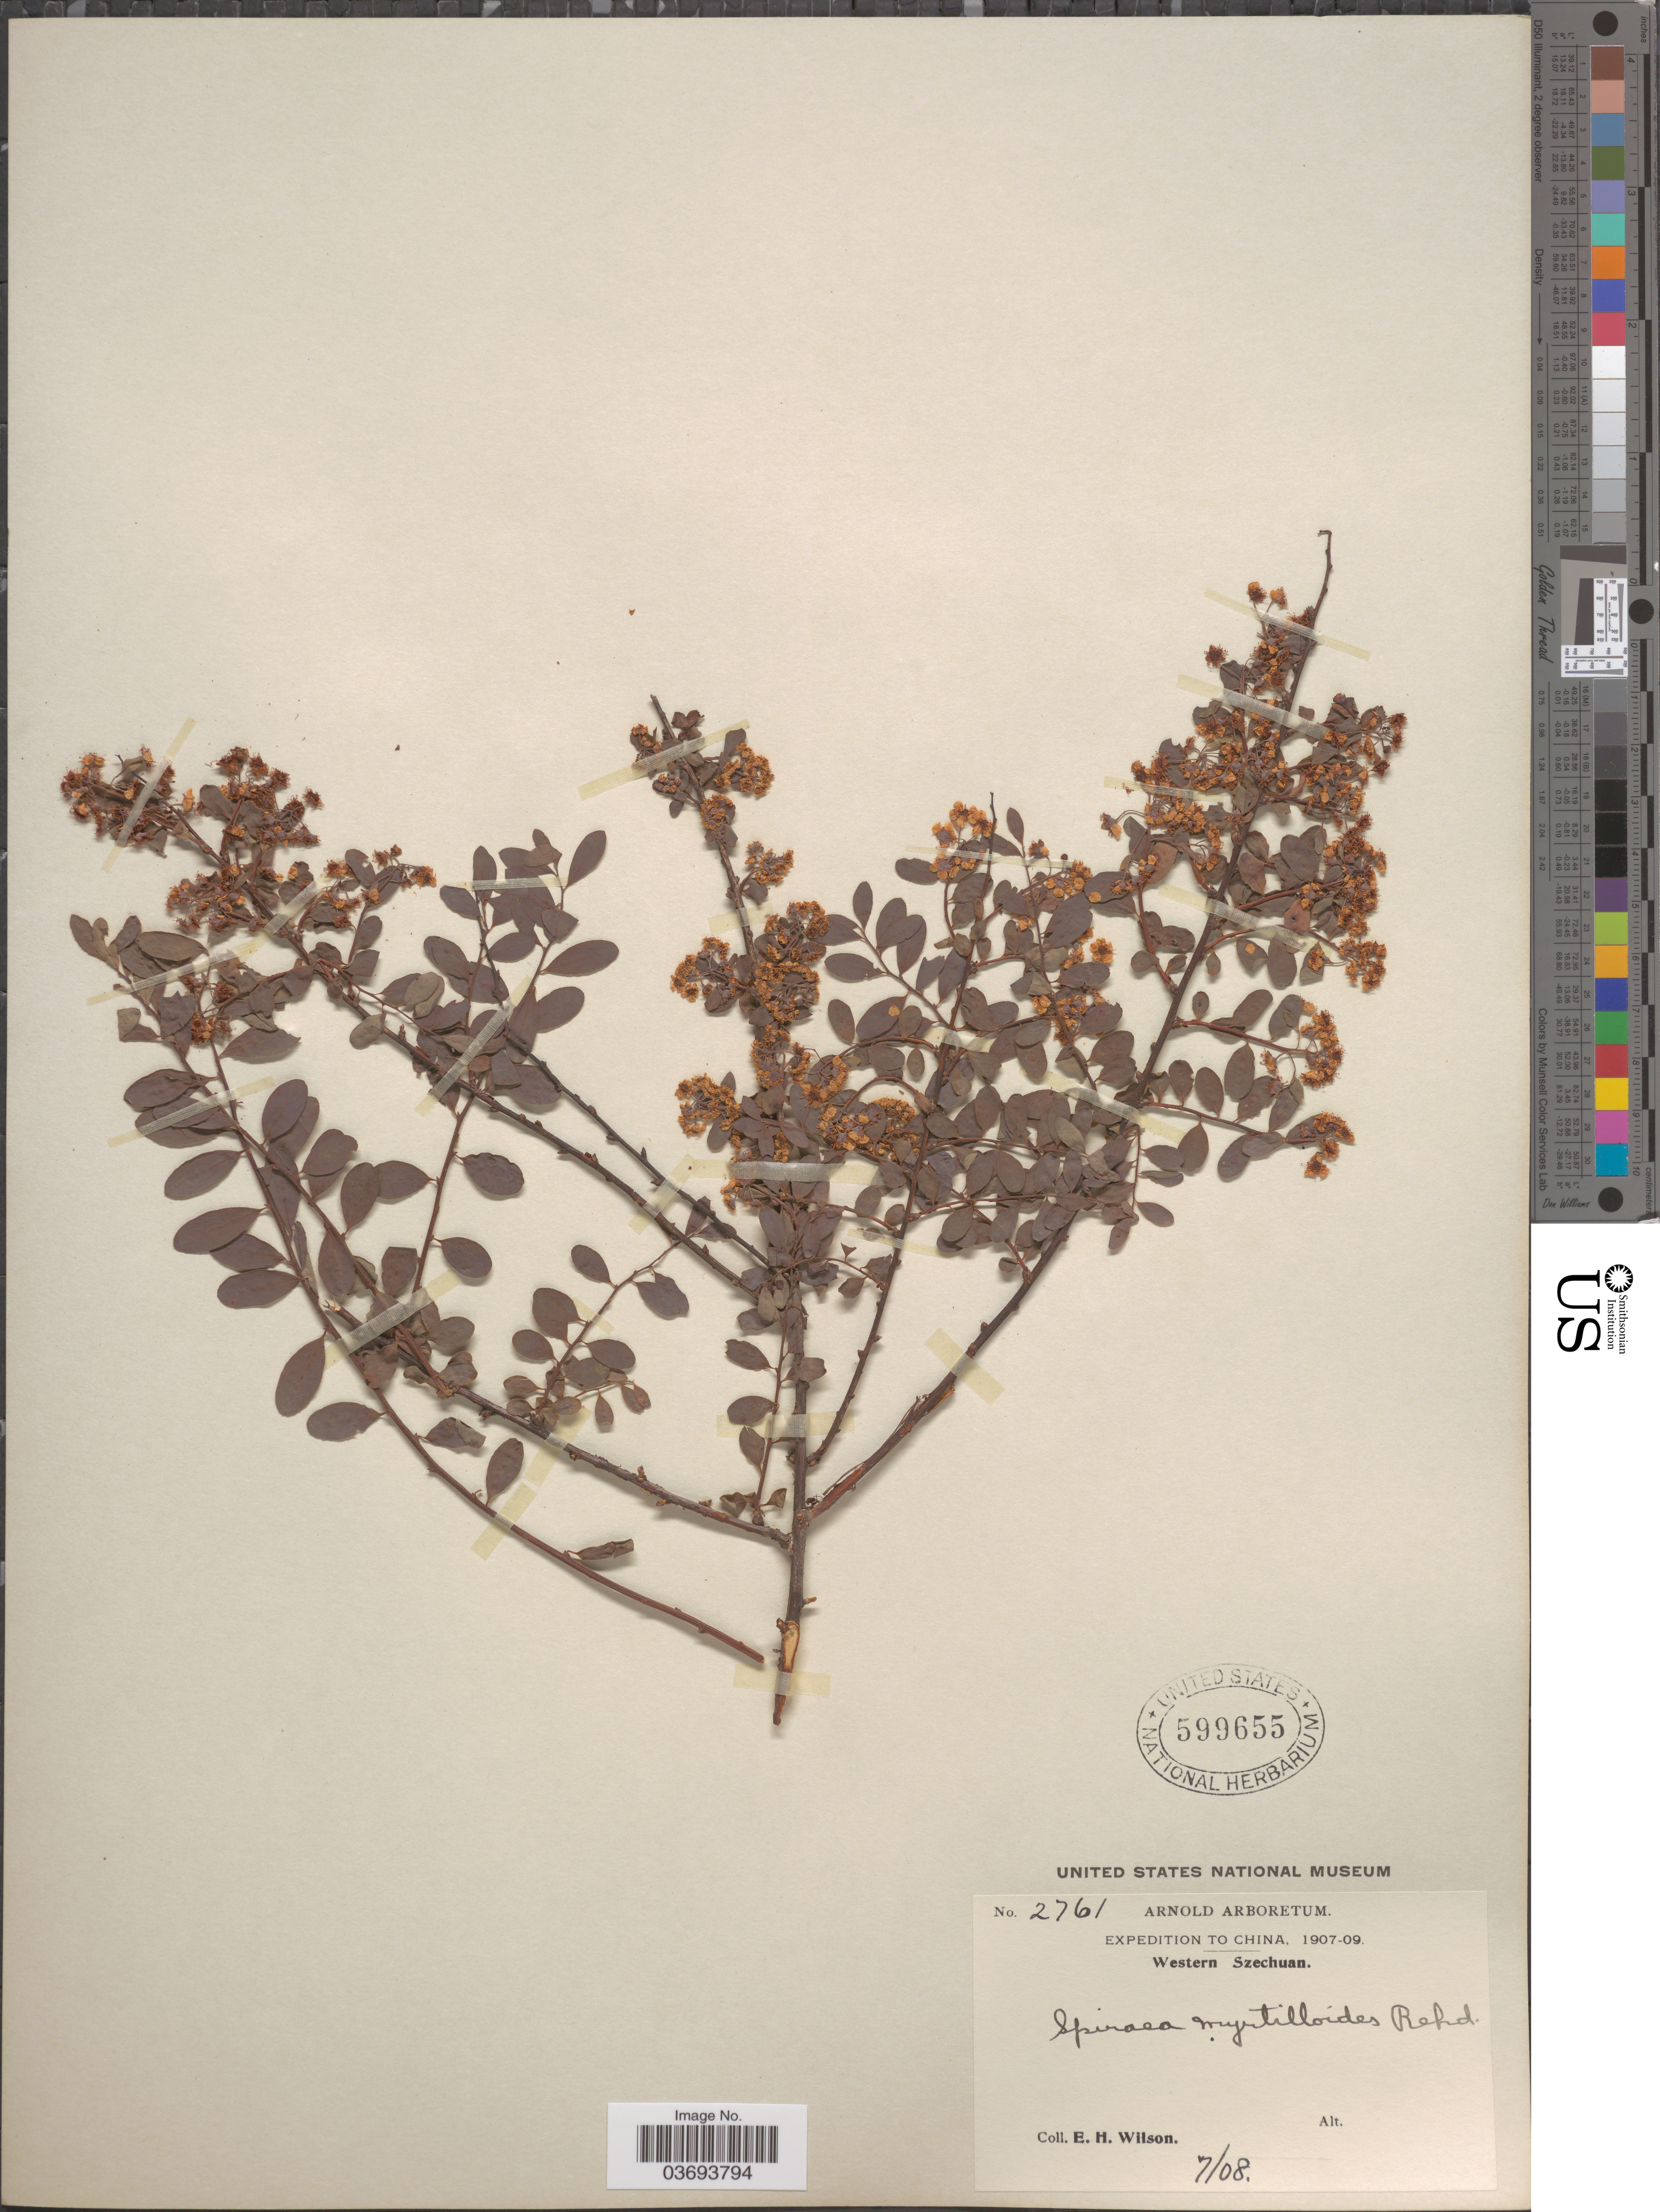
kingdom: Plantae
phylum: Tracheophyta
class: Magnoliopsida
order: Rosales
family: Rosaceae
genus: Spiraea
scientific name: Spiraea virgata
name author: Franch.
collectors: E. Wilson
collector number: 2761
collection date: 1908-07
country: China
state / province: Sichuan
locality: Western Szechuan.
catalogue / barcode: US 599655